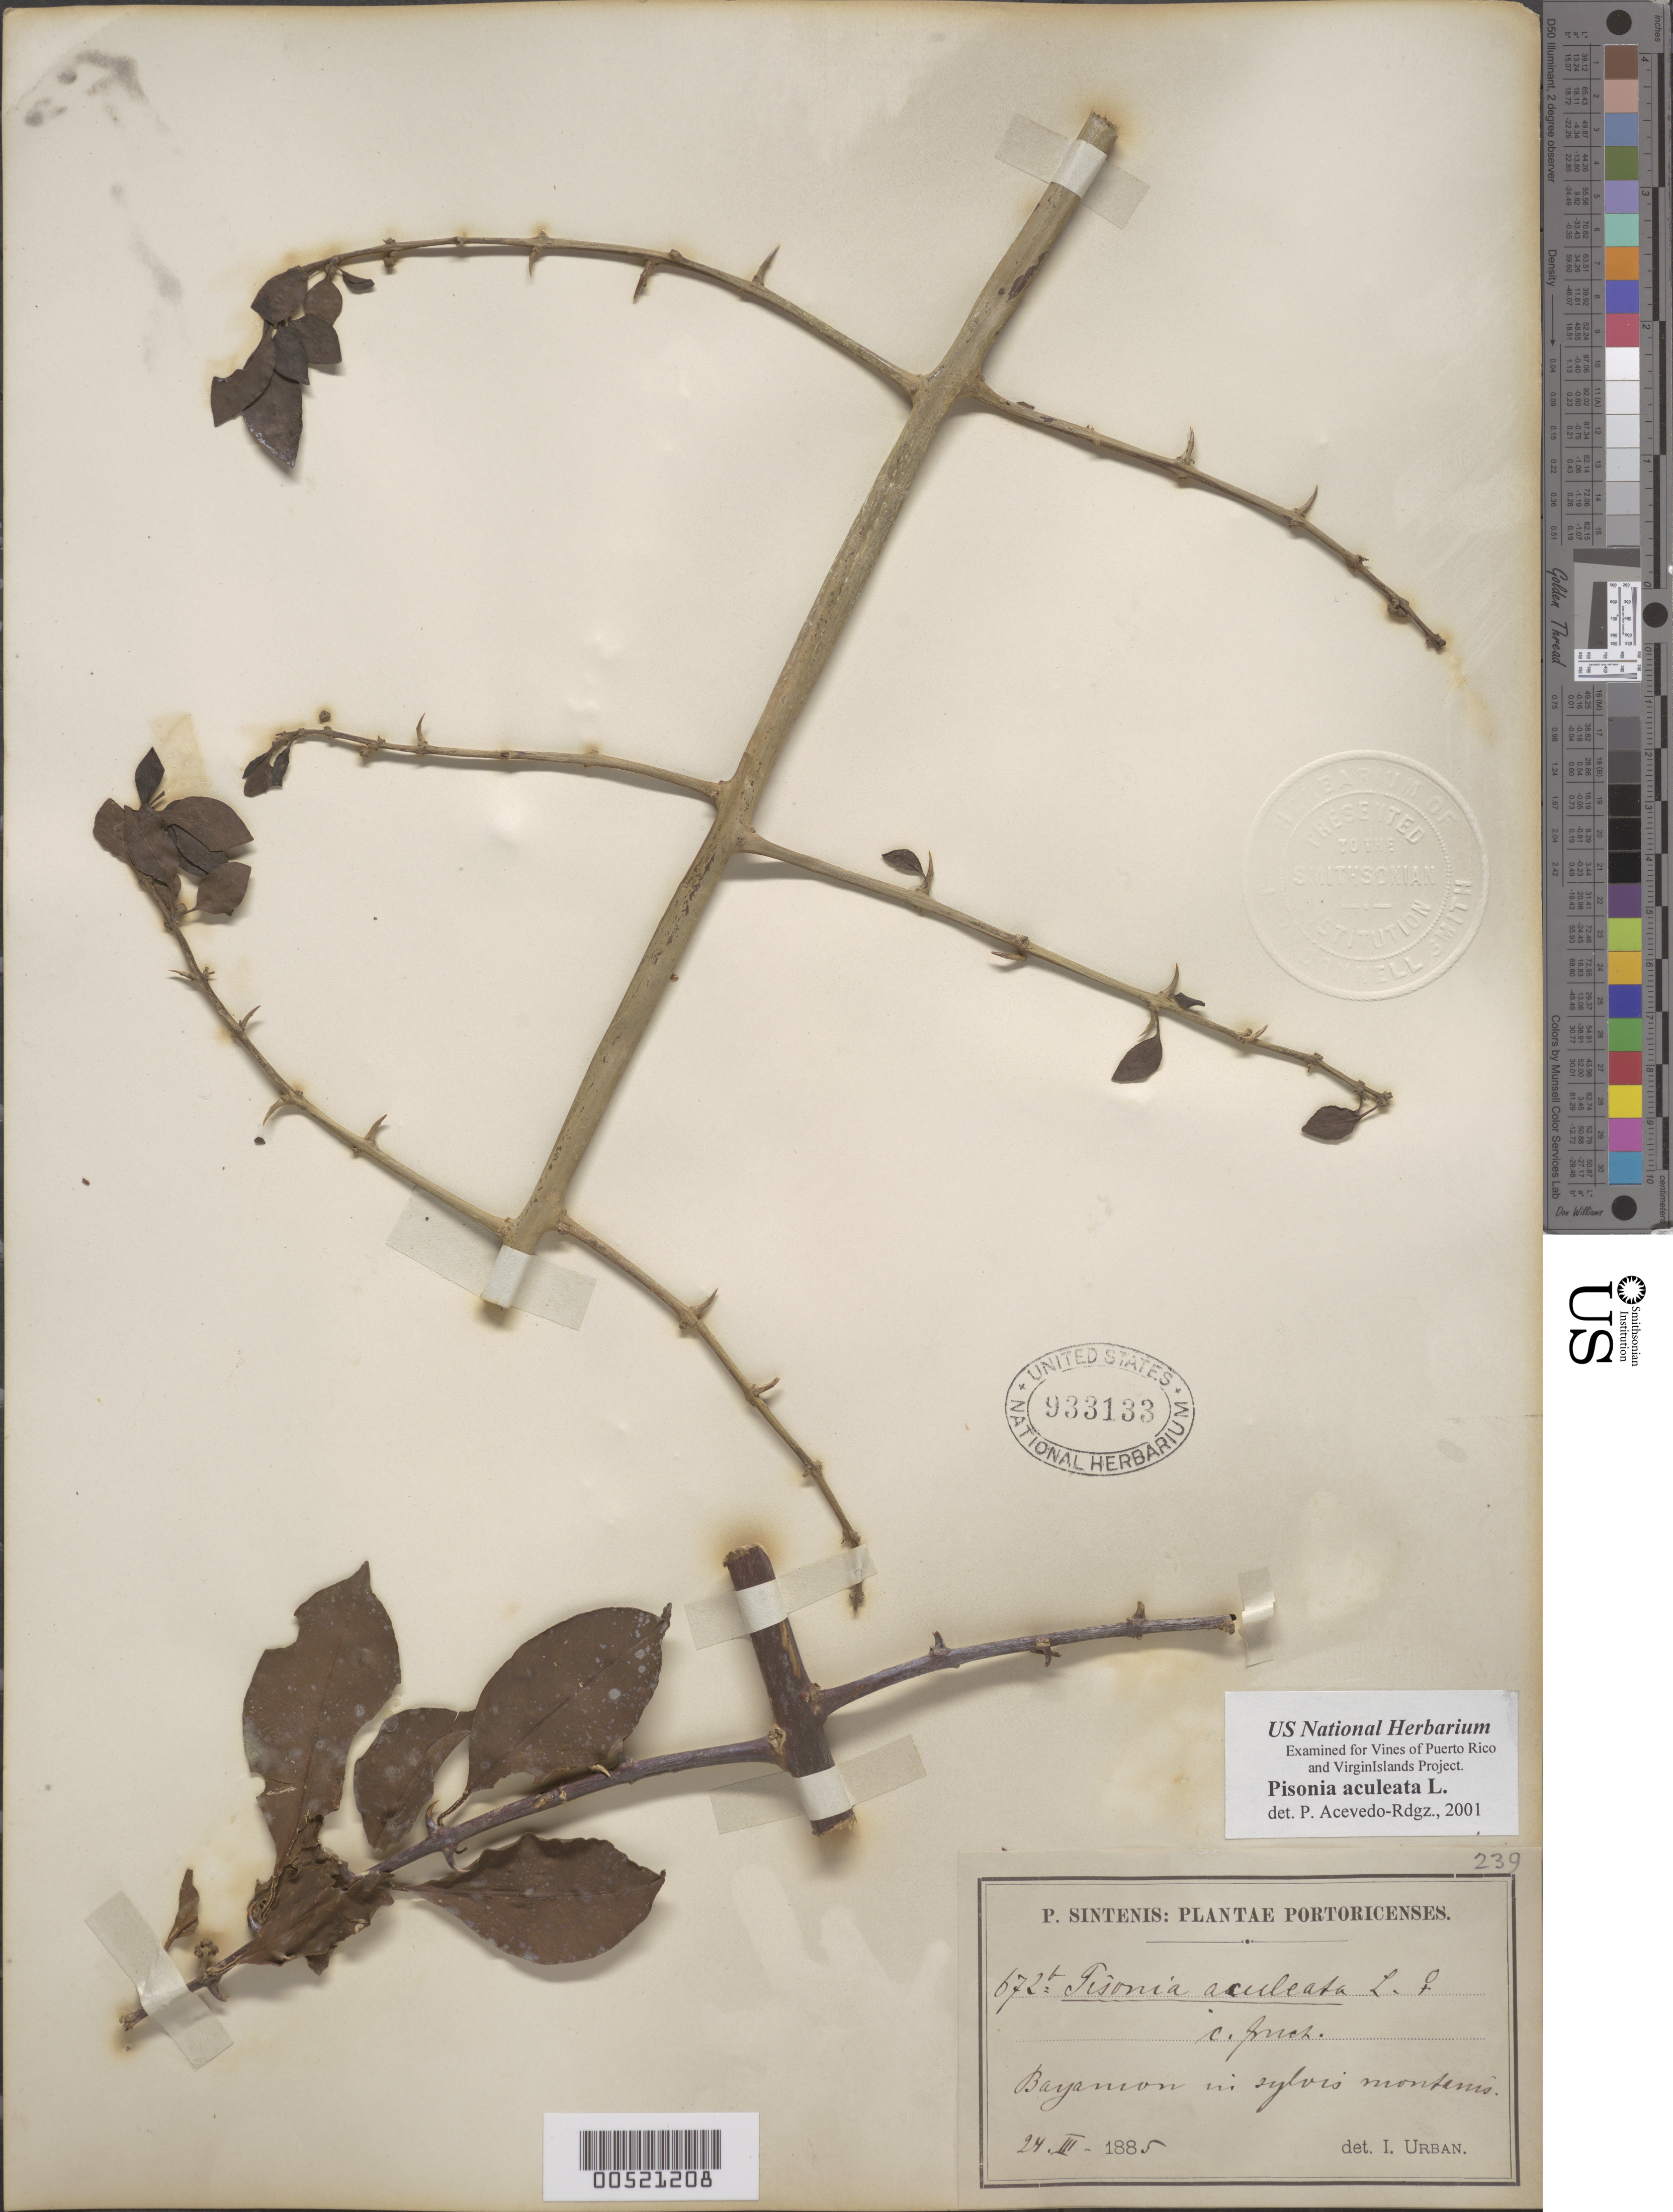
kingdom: Plantae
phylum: Tracheophyta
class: Magnoliopsida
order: Caryophyllales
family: Nyctaginaceae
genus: Pisonia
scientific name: Pisonia aculeata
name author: L.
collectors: P. Sintenis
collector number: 672b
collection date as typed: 24 Mar 1885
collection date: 1885-03-24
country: Puerto Rico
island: Greater Antilles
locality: Bayamon. In sylvis montanis.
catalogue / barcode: US 933133